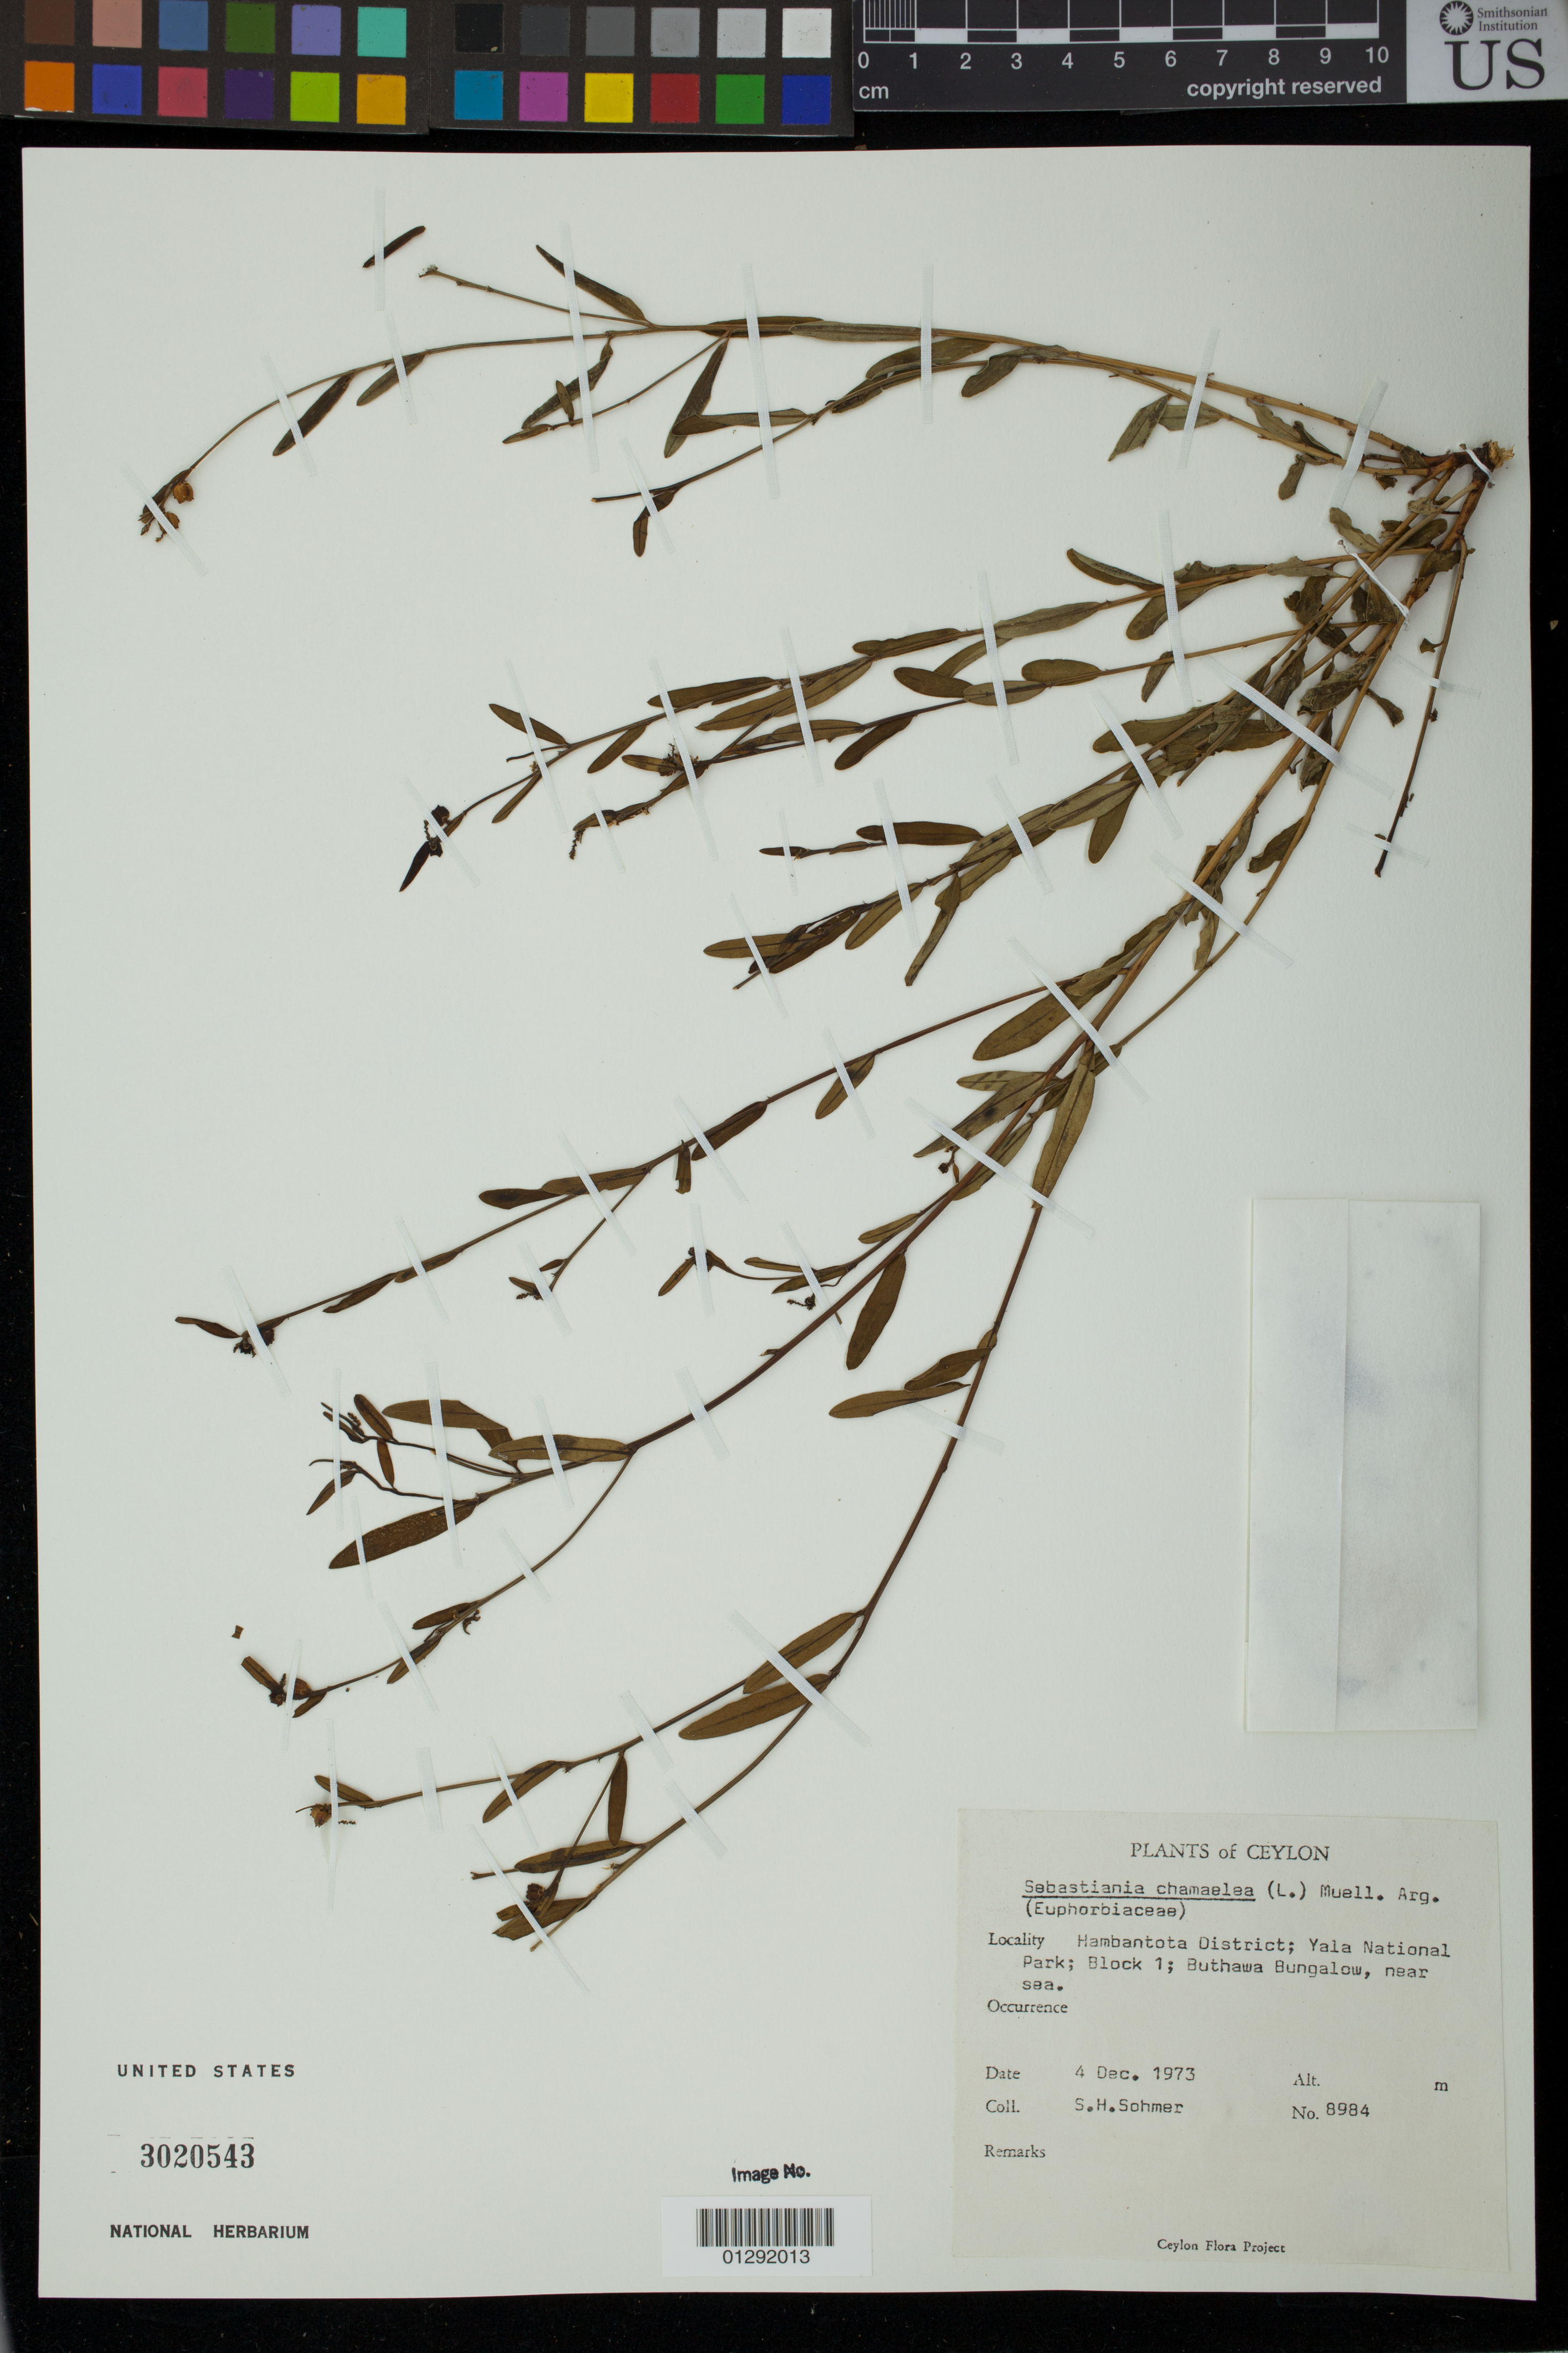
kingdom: Plantae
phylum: Tracheophyta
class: Magnoliopsida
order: Malpighiales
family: Euphorbiaceae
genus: Sebastiania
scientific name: Sebastiania chamaelea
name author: (L.) Müll. Arg.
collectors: S. H. Sohmer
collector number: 8984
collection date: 1973-12-04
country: Sri Lanka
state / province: Southern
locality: Ceylon. Hambantota District; Yala National Park; Block 1; Buthawa Bungalow near sea.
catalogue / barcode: US 3020543